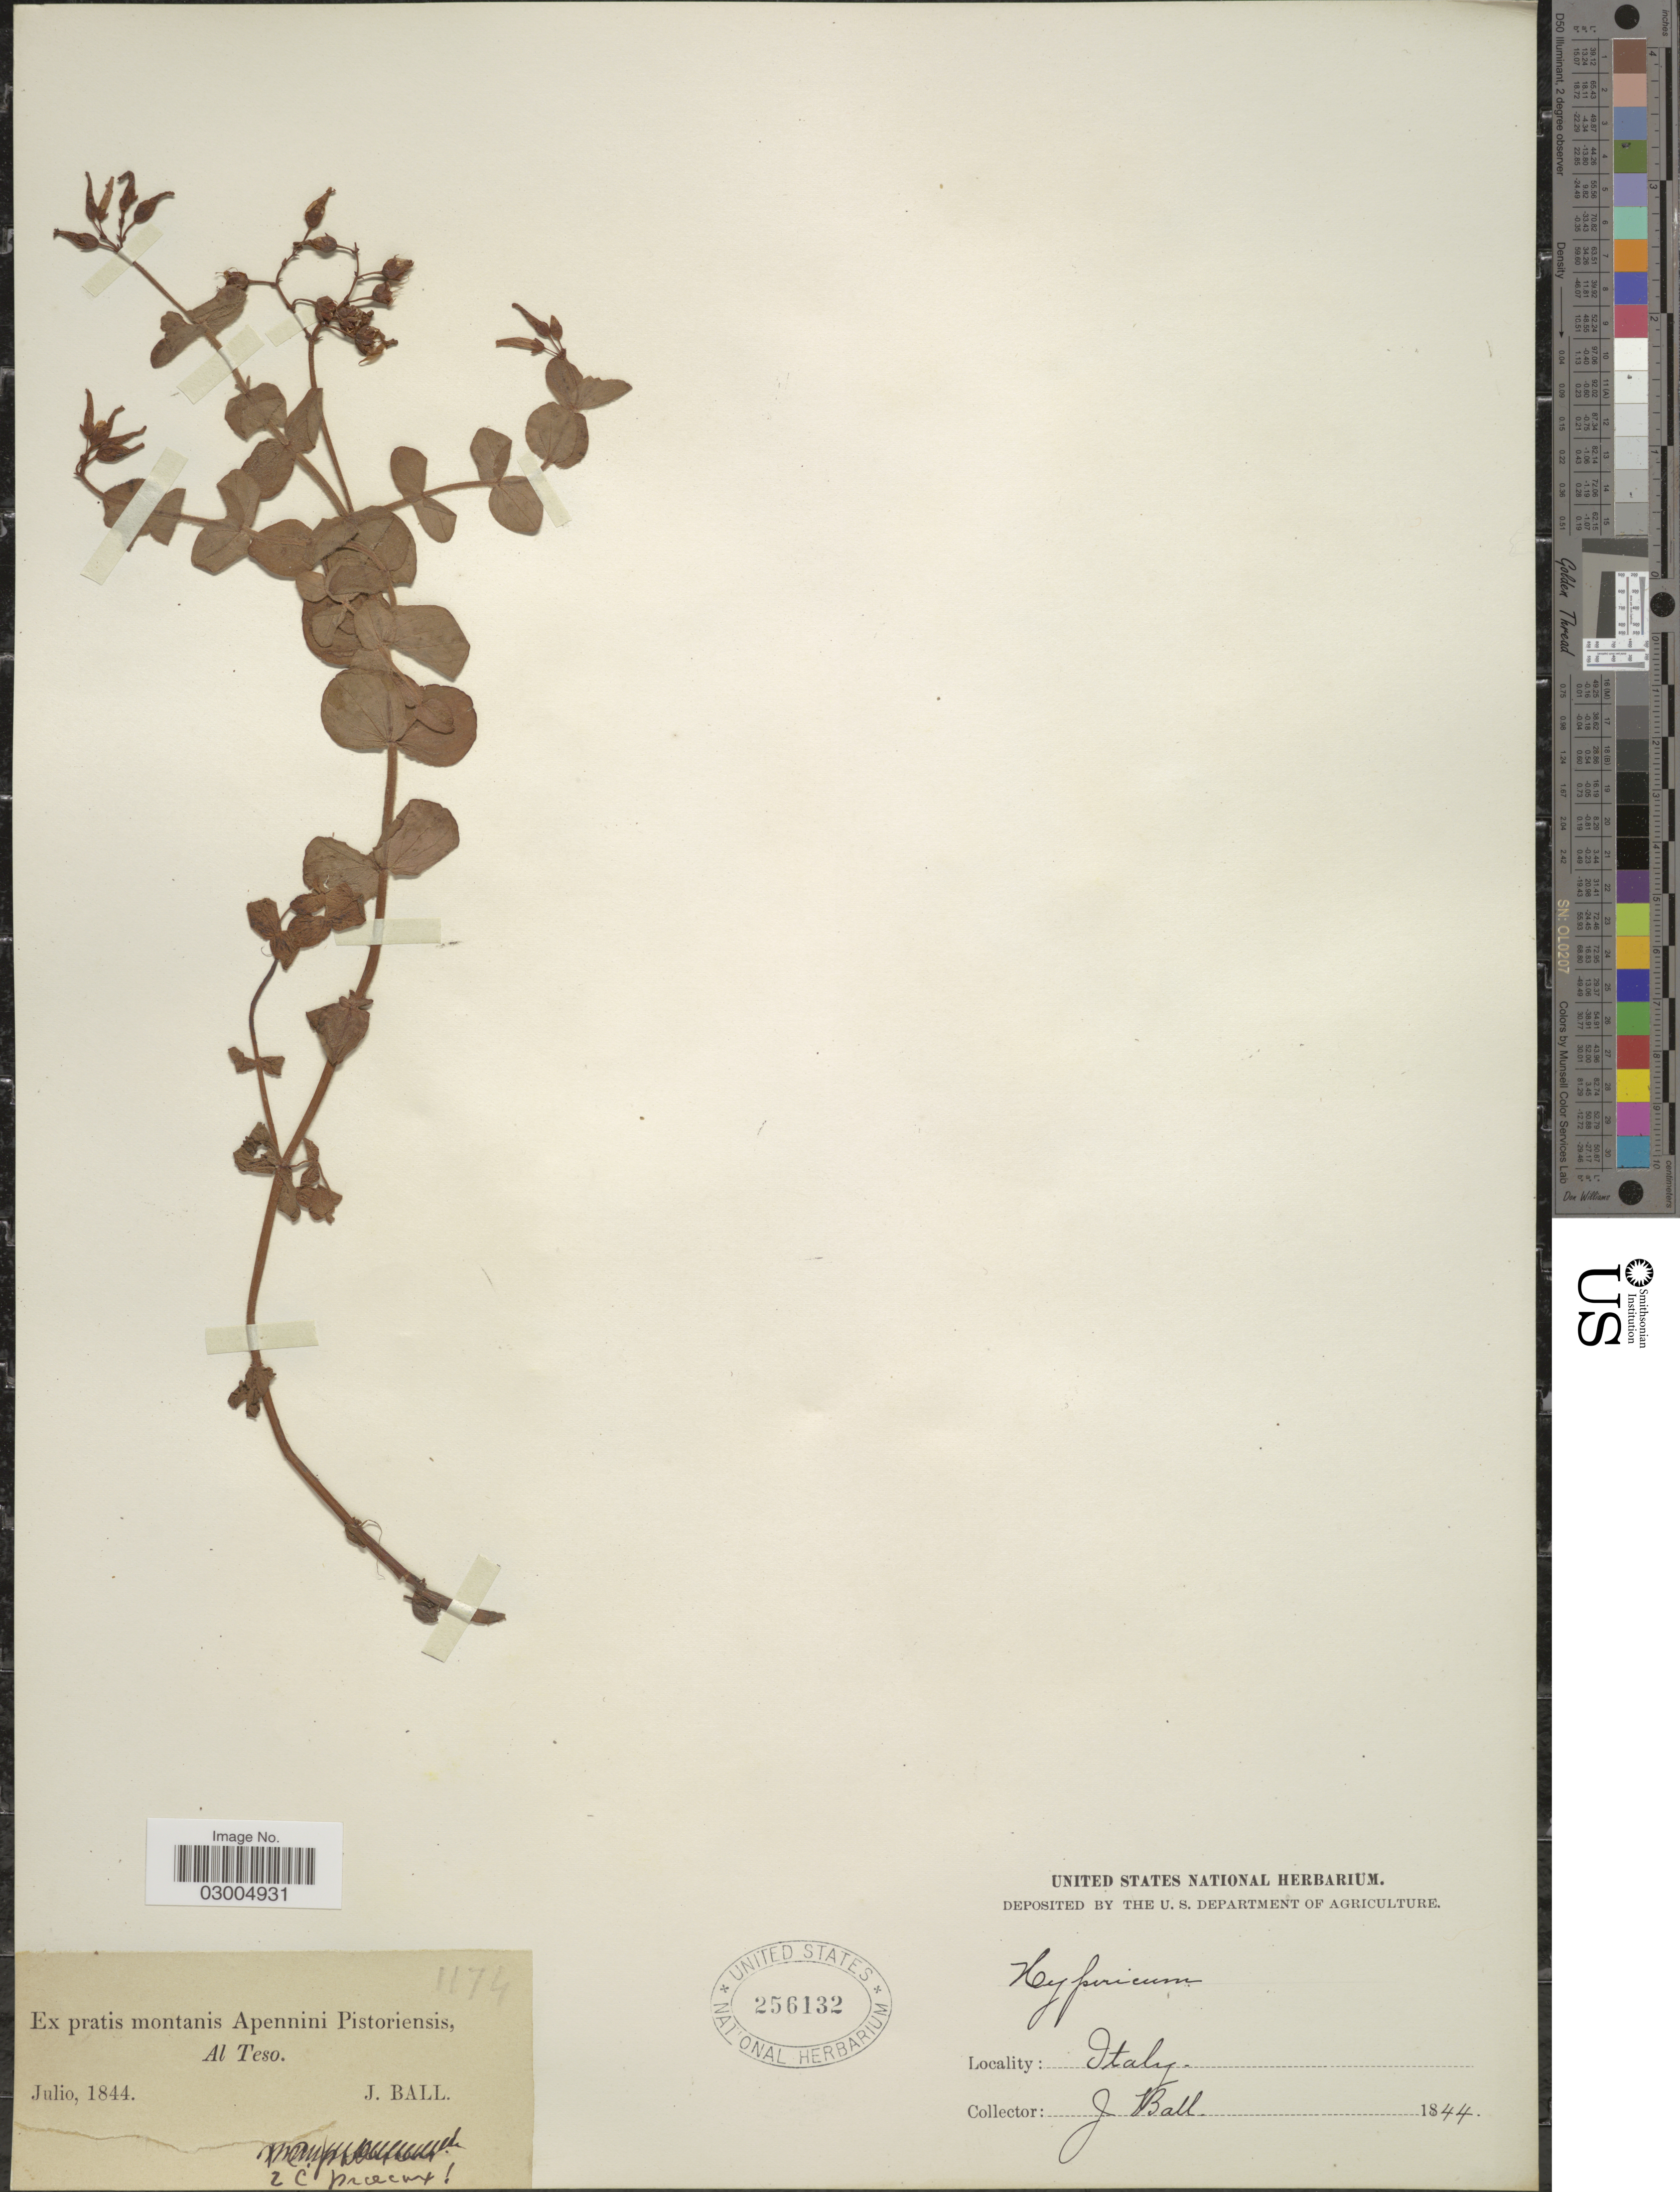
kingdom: Plantae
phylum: Tracheophyta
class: Magnoliopsida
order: Malpighiales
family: Hypericaceae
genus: Hypericum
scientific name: Hypericum sp.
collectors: J. Ball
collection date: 1844-07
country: Italy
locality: Ex pratis montanis Apennini Pistoriensis, Al Teso.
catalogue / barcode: US 256132